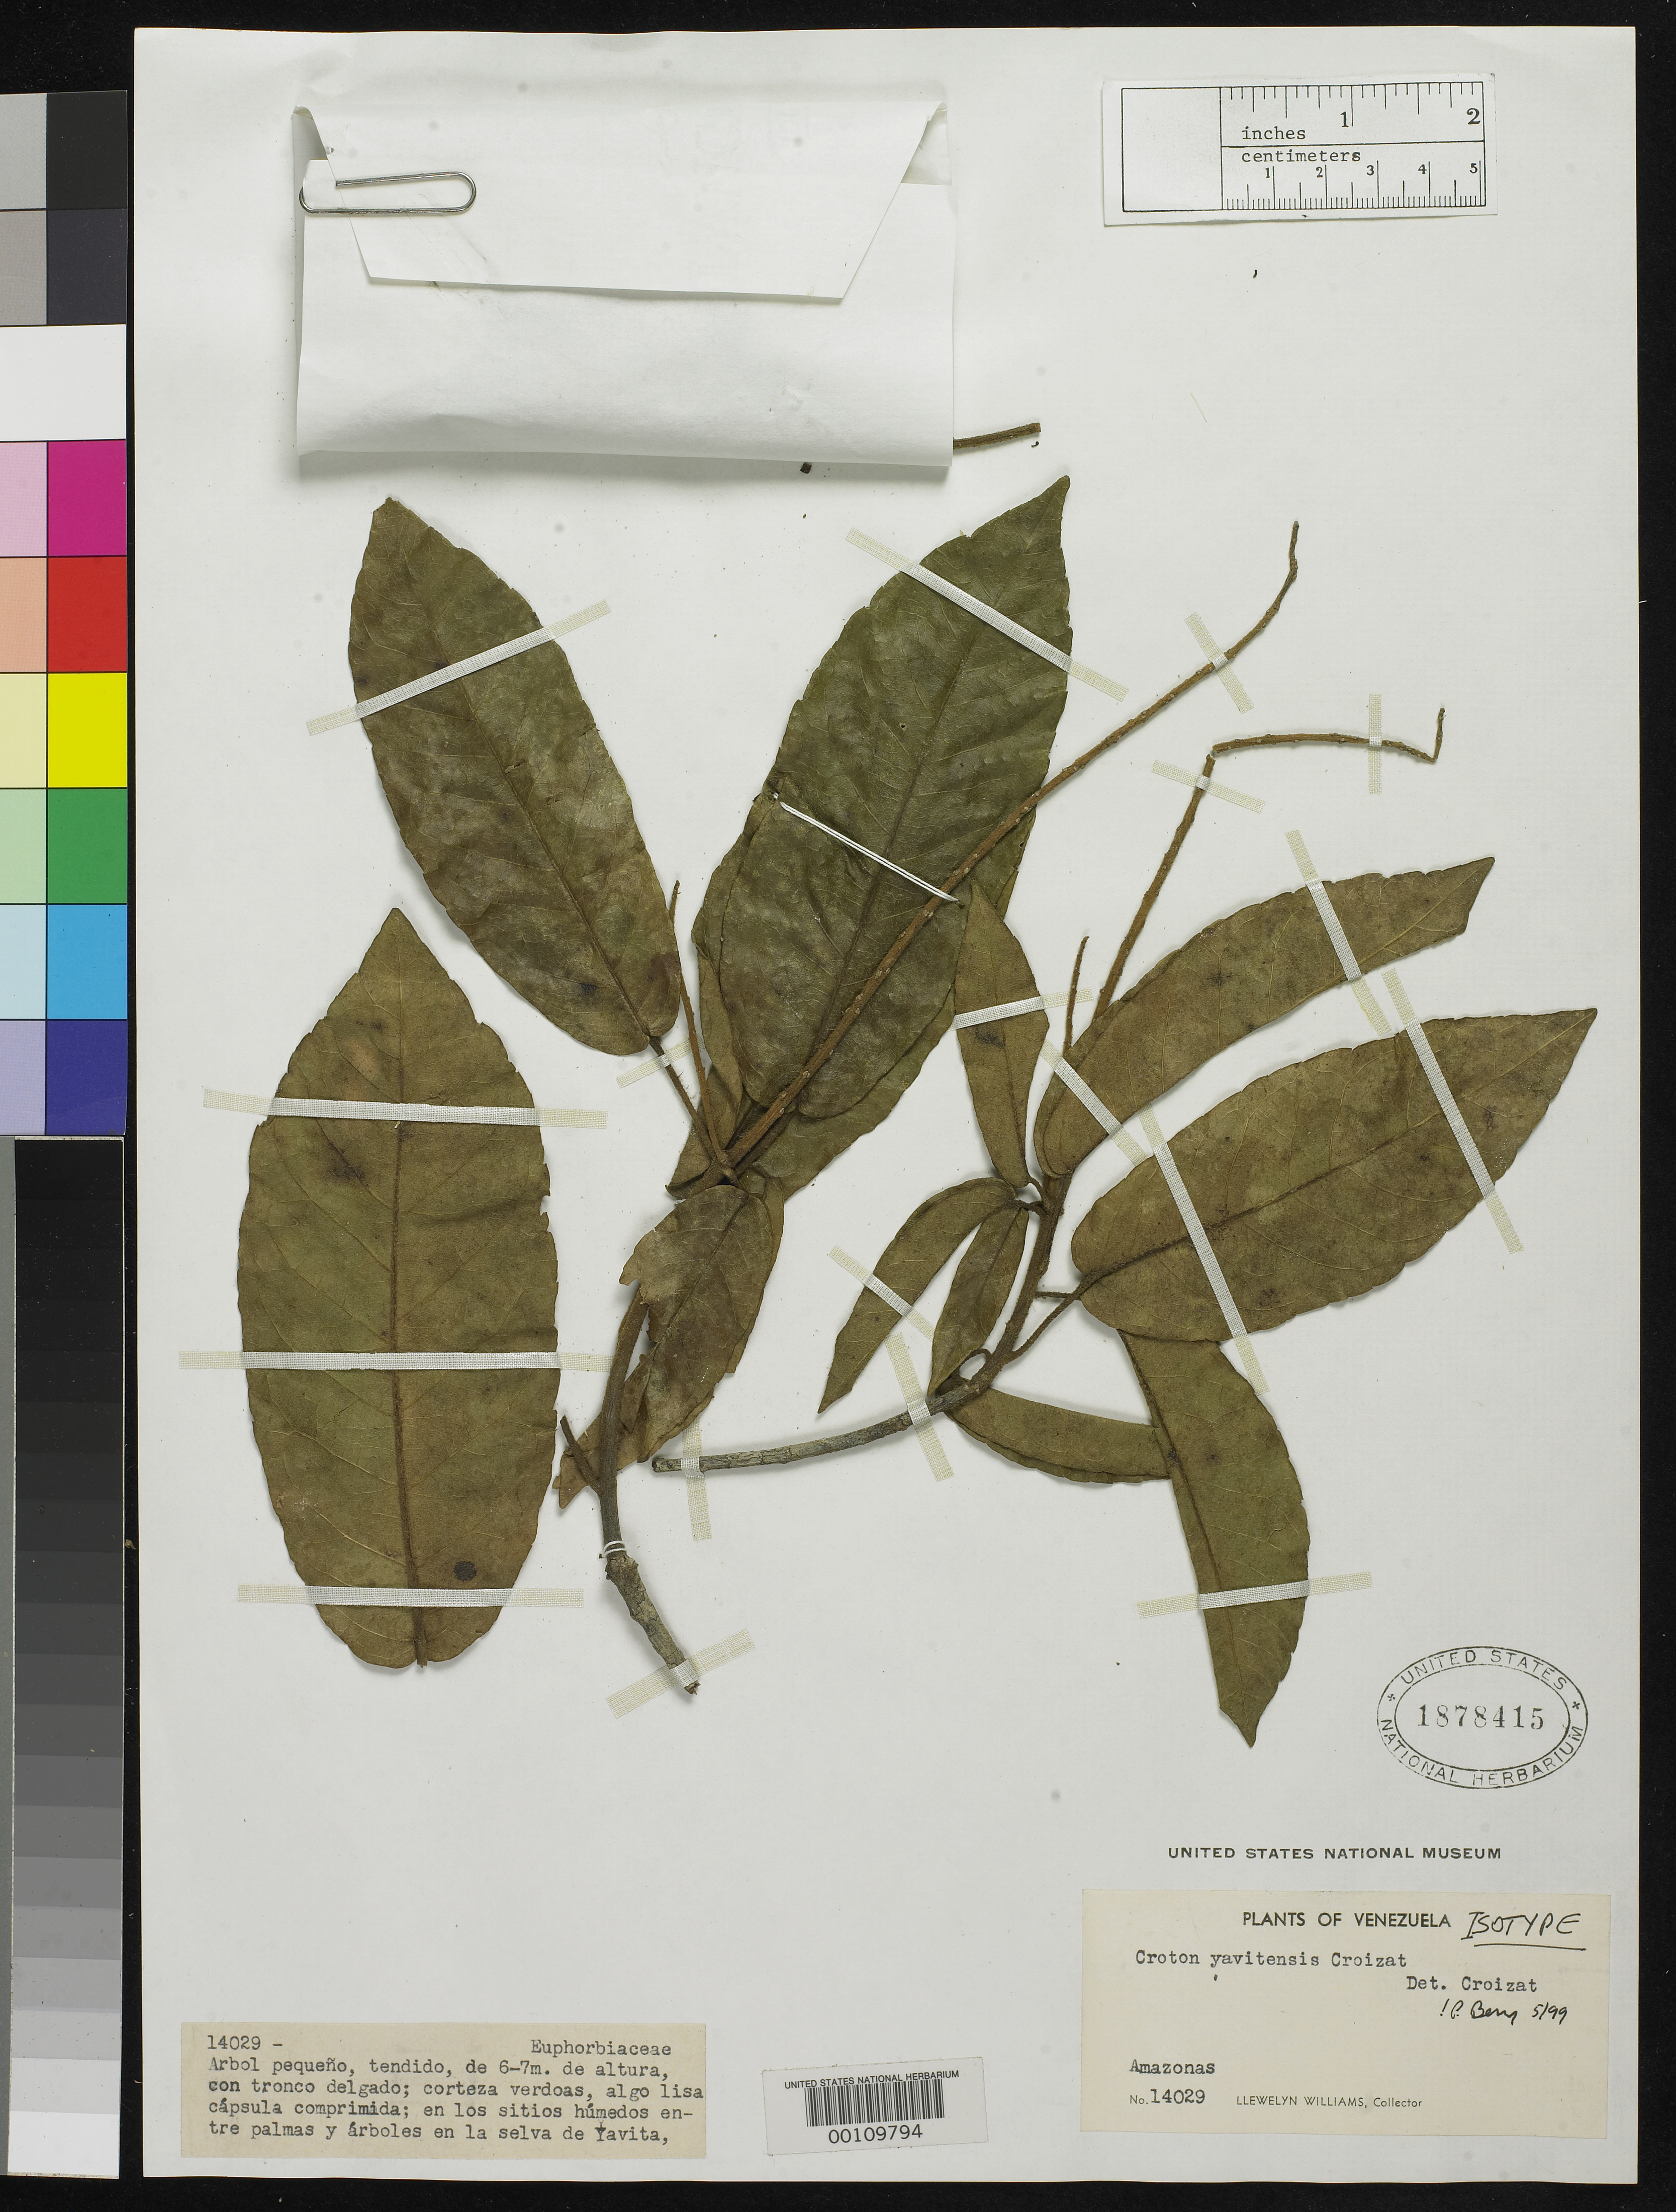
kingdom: Plantae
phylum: Tracheophyta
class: Magnoliopsida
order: Malpighiales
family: Euphorbiaceae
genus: Croton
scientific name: Croton yavitensis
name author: Croizat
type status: Isotype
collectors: Ll. Williams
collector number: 14029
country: Venezuela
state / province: Amazonas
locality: Yavita.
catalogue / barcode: US 1878415